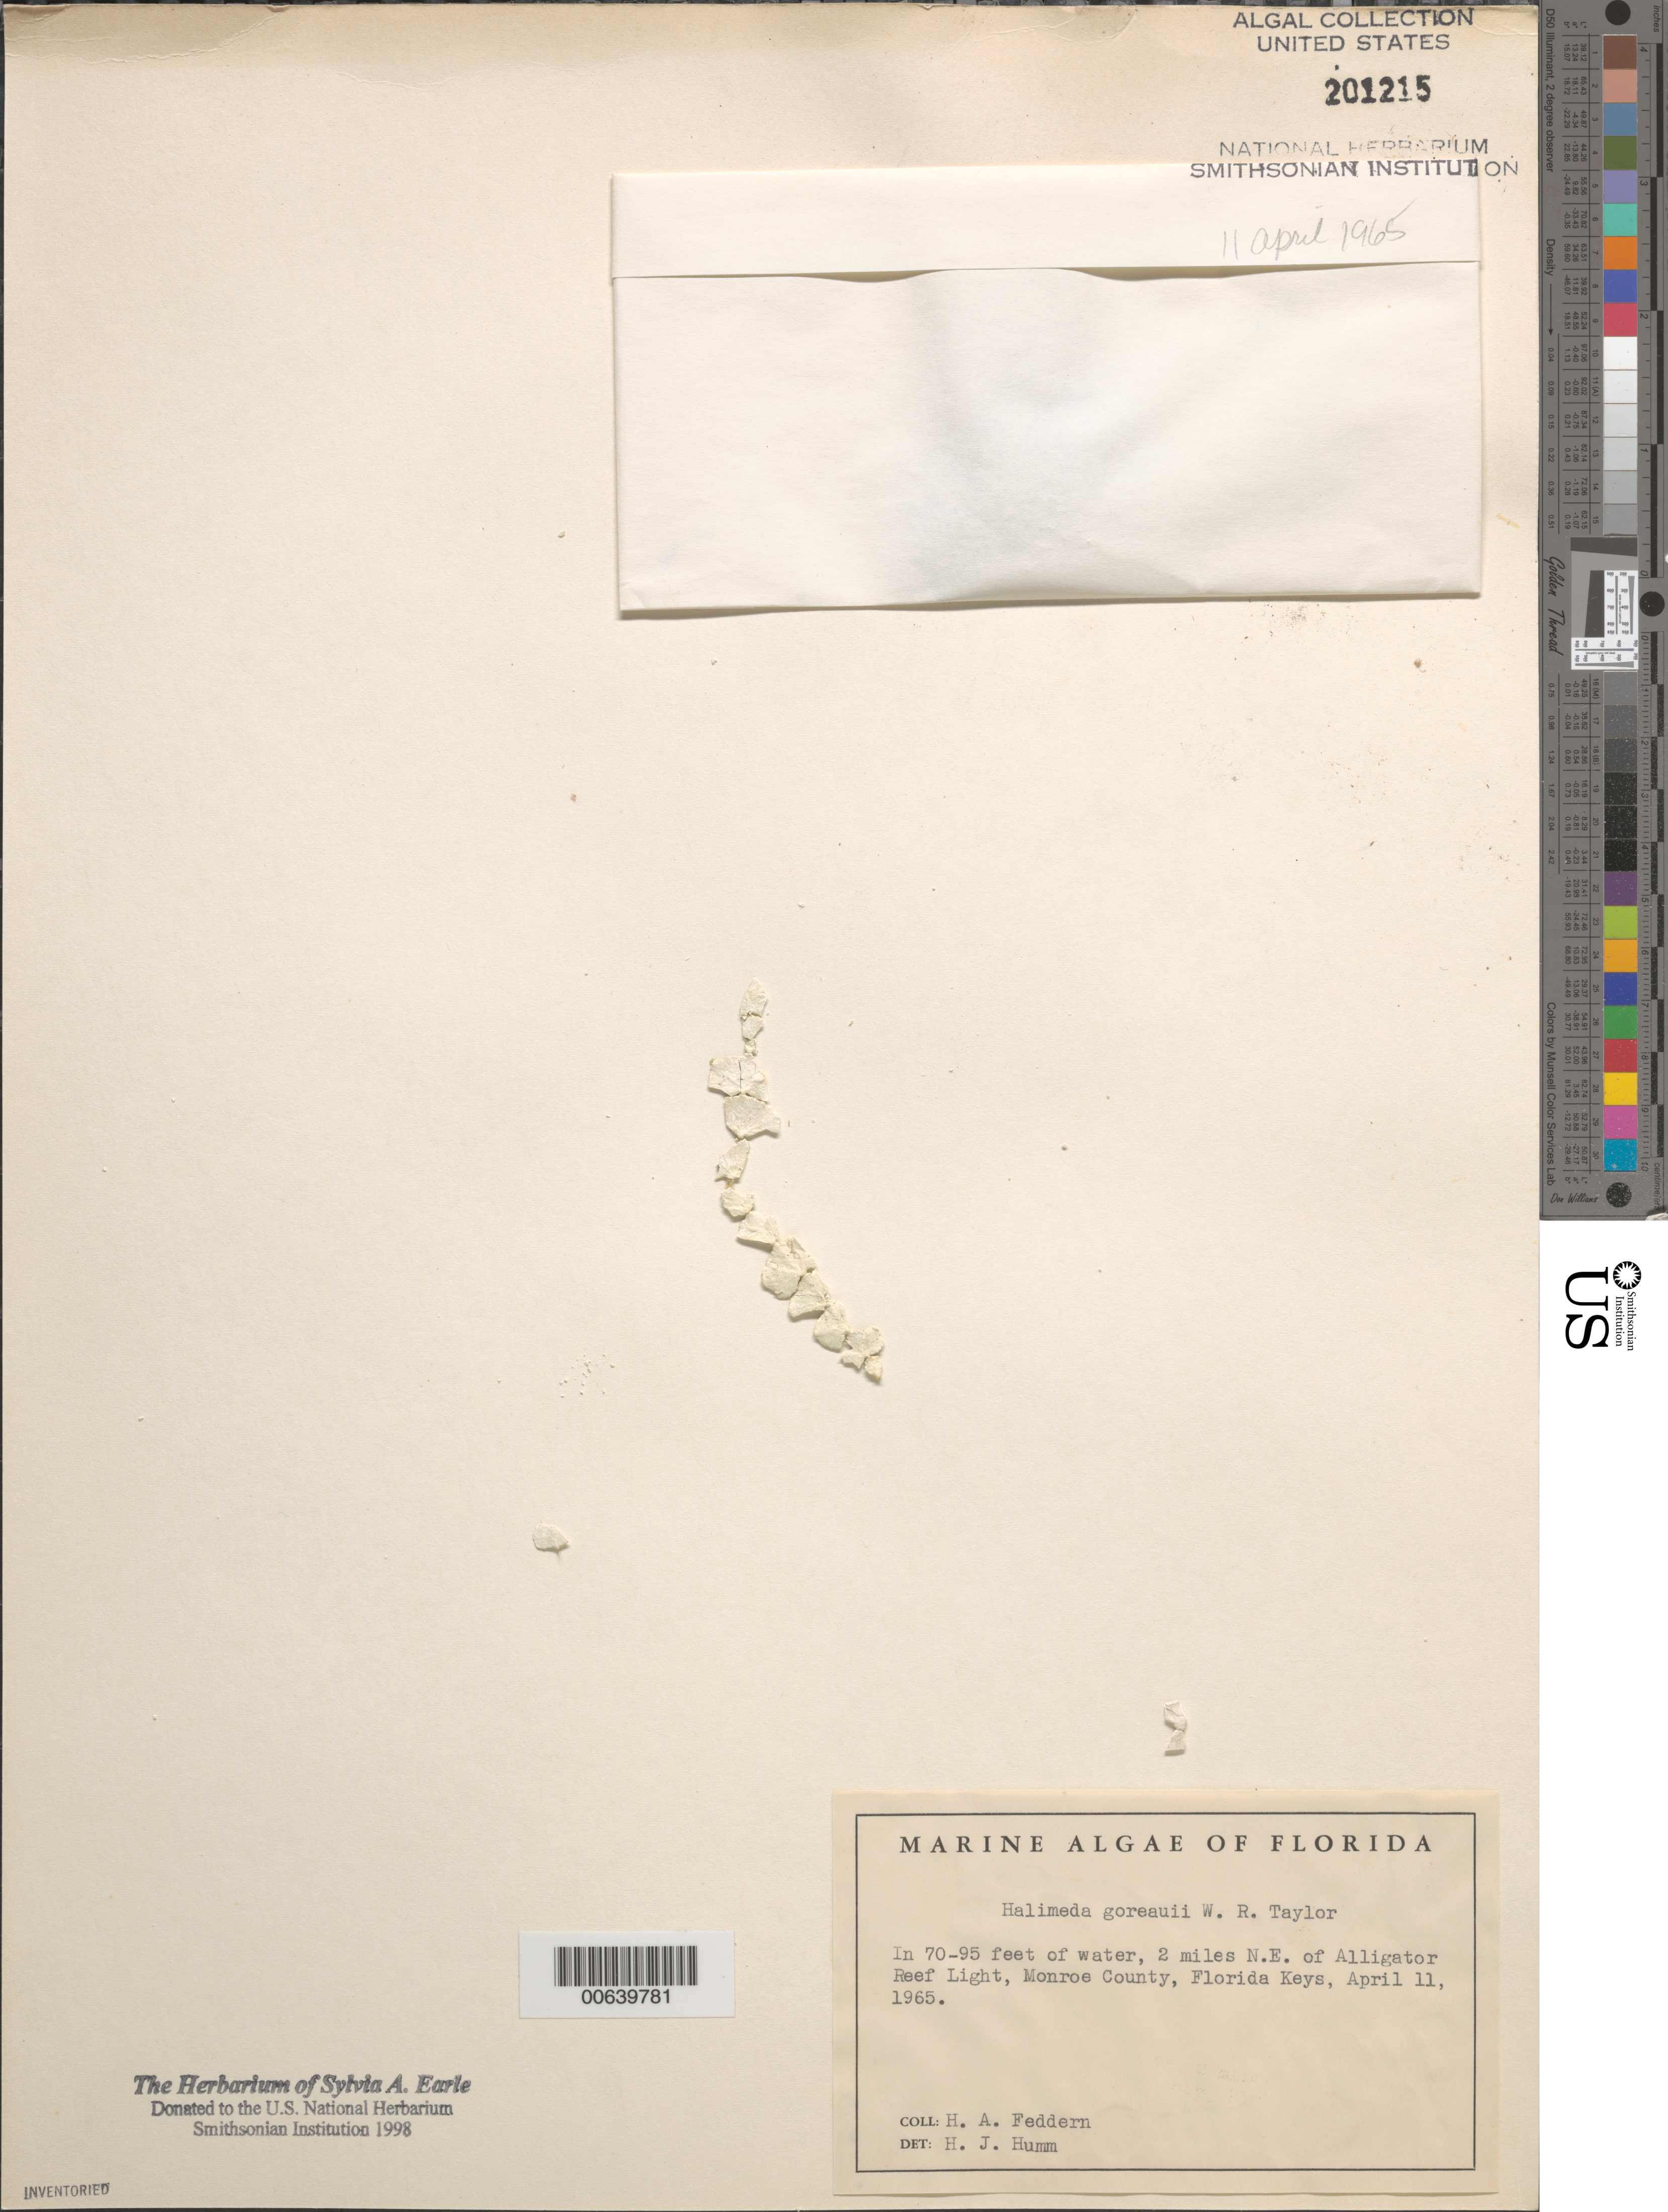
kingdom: Plantae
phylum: Chlorophyta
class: Ulvophyceae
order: Bryopsidales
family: Halimedaceae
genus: Halimeda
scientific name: Halimeda goreaui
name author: W.R. Taylor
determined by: Humm, Harold J.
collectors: H. Feddern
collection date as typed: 11 Apr 1965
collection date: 1965-04-11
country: United States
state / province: Florida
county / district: Monroe County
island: Florida Keys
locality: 2 miles northeast of Alligator Reef Light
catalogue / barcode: US 201215